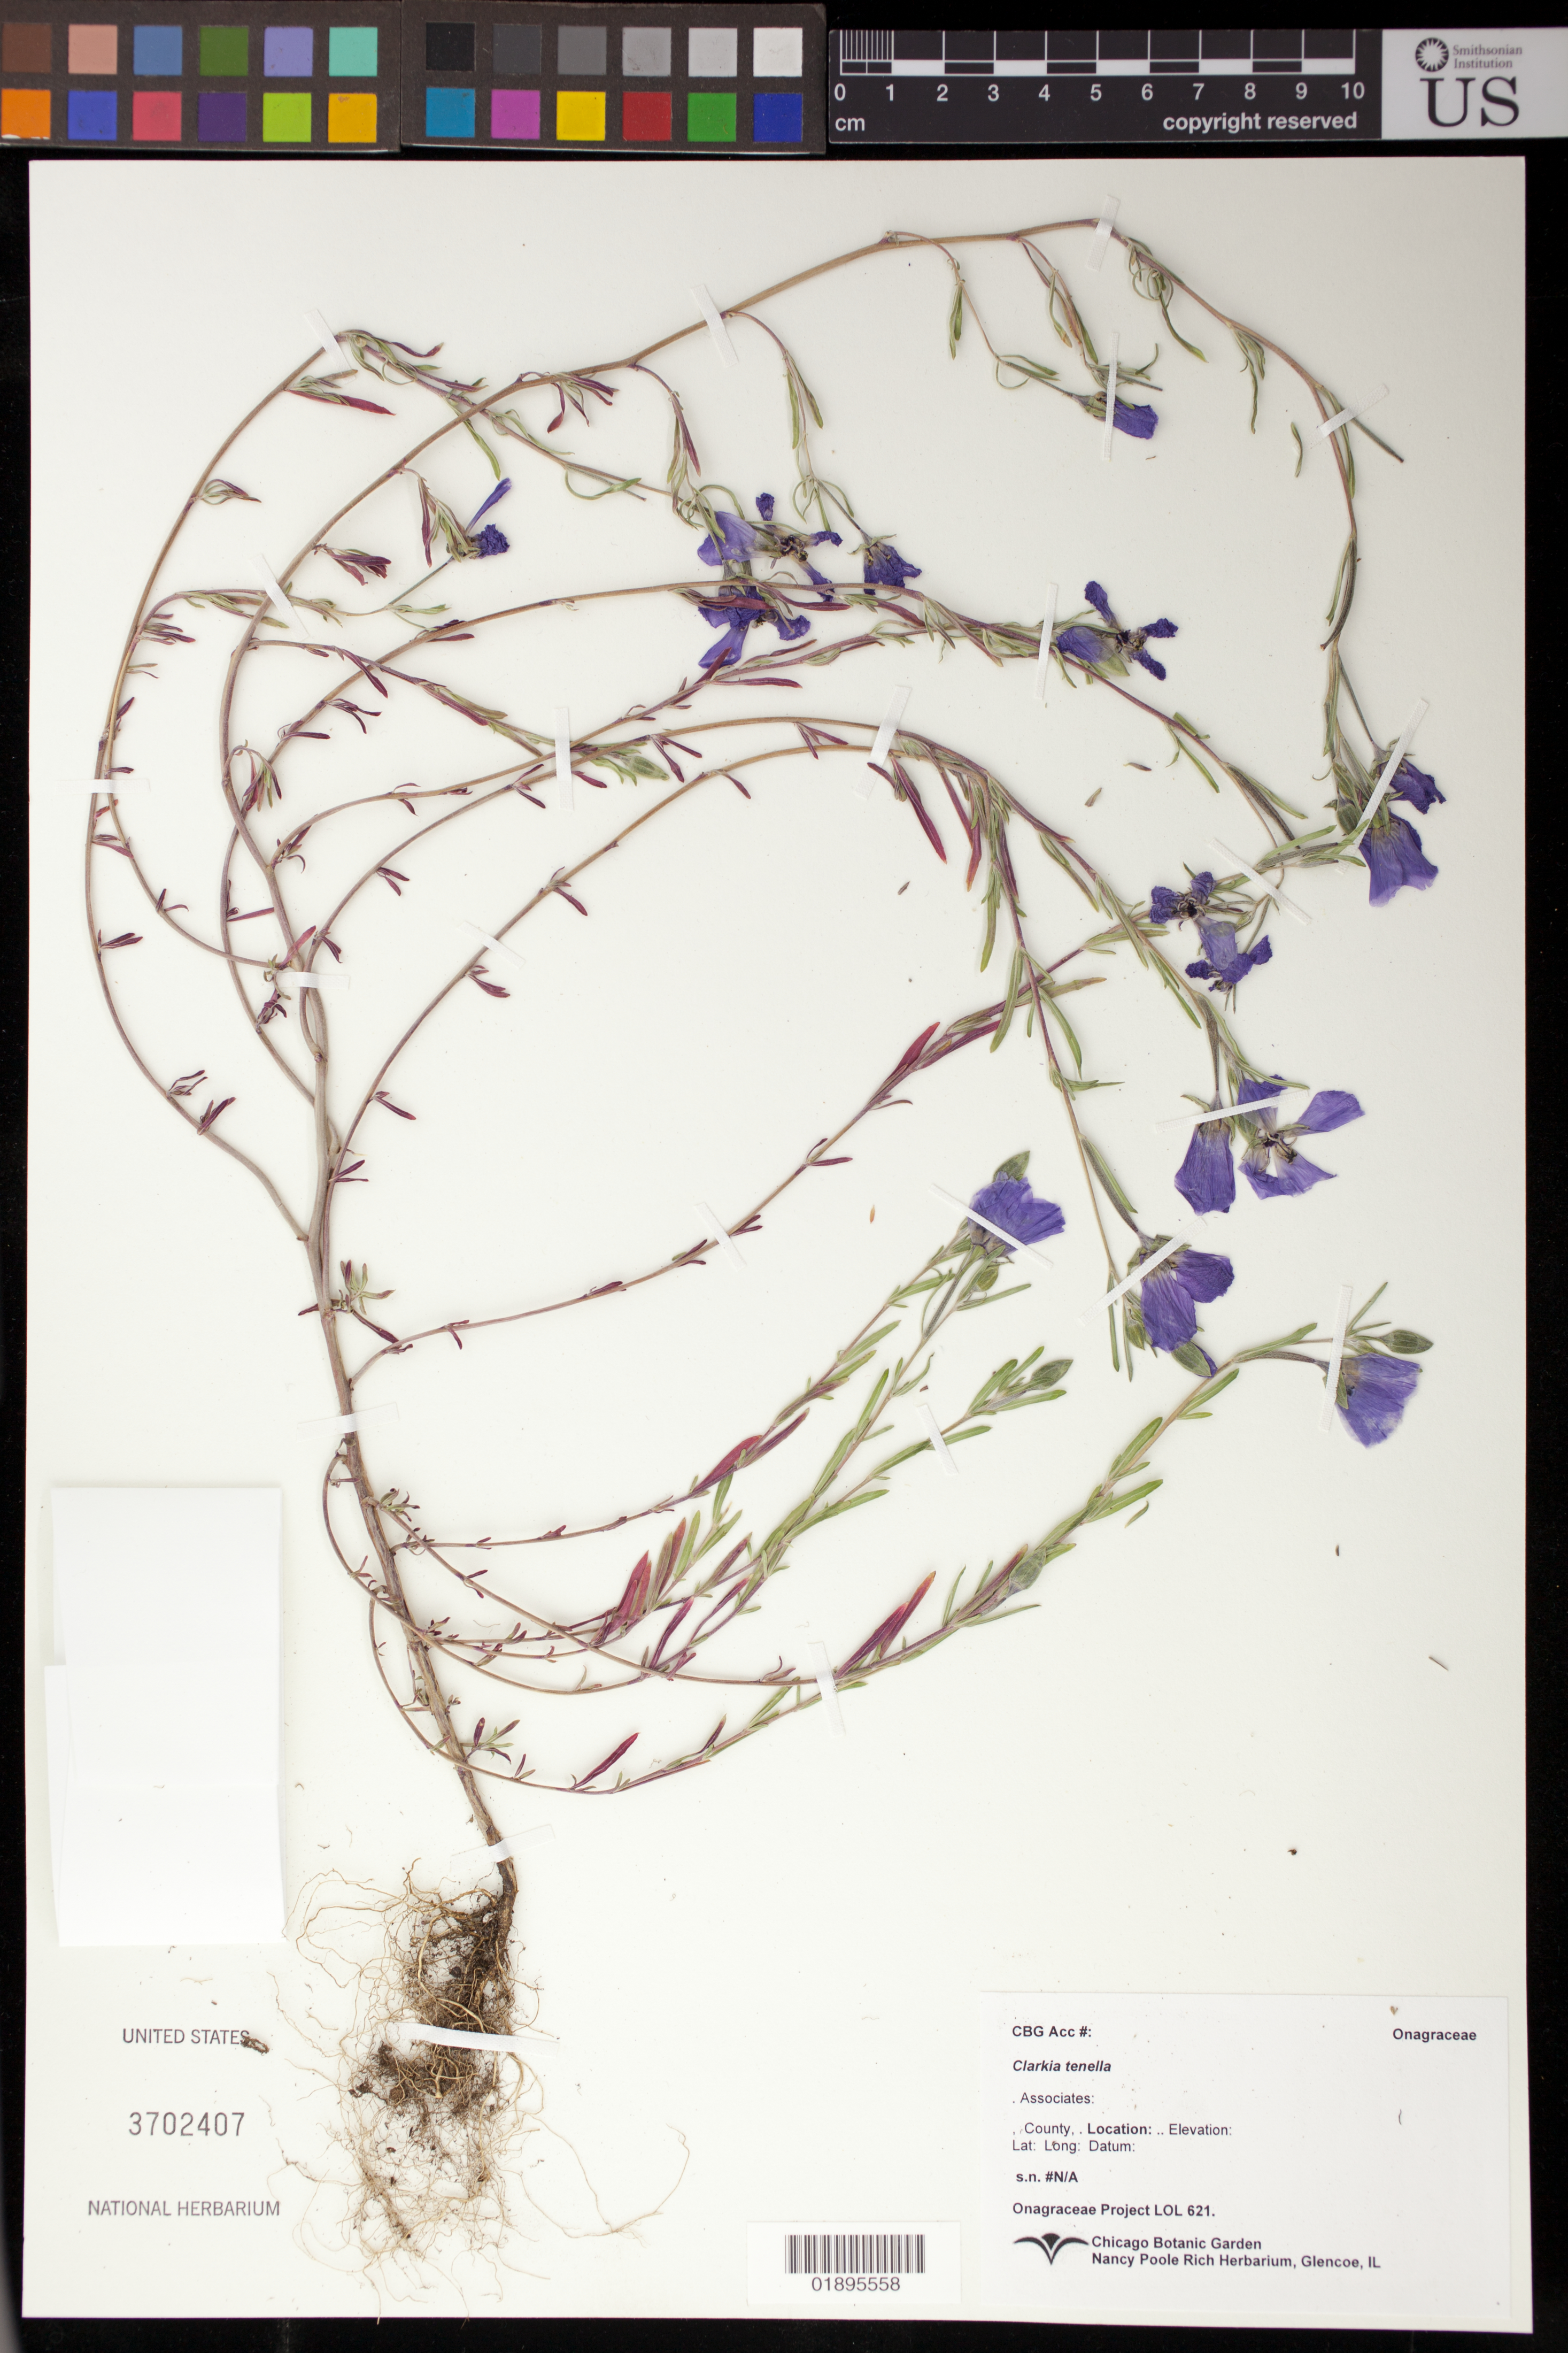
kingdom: Plantae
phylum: Tracheophyta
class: Magnoliopsida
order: Myrtales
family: Onagraceae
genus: Clarkia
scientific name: Clarkia tenella subsp. tenuifolia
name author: (Cav.) D.M. Moore & F. H. Lewis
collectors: K. Skogen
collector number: LOL 621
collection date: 2016-06-23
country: United States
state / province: Illinois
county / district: Cook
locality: Chicago Botanic Garden Greenhouse, 1000 Lake Cook Road, Glencoe, IL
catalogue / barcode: US 3702407